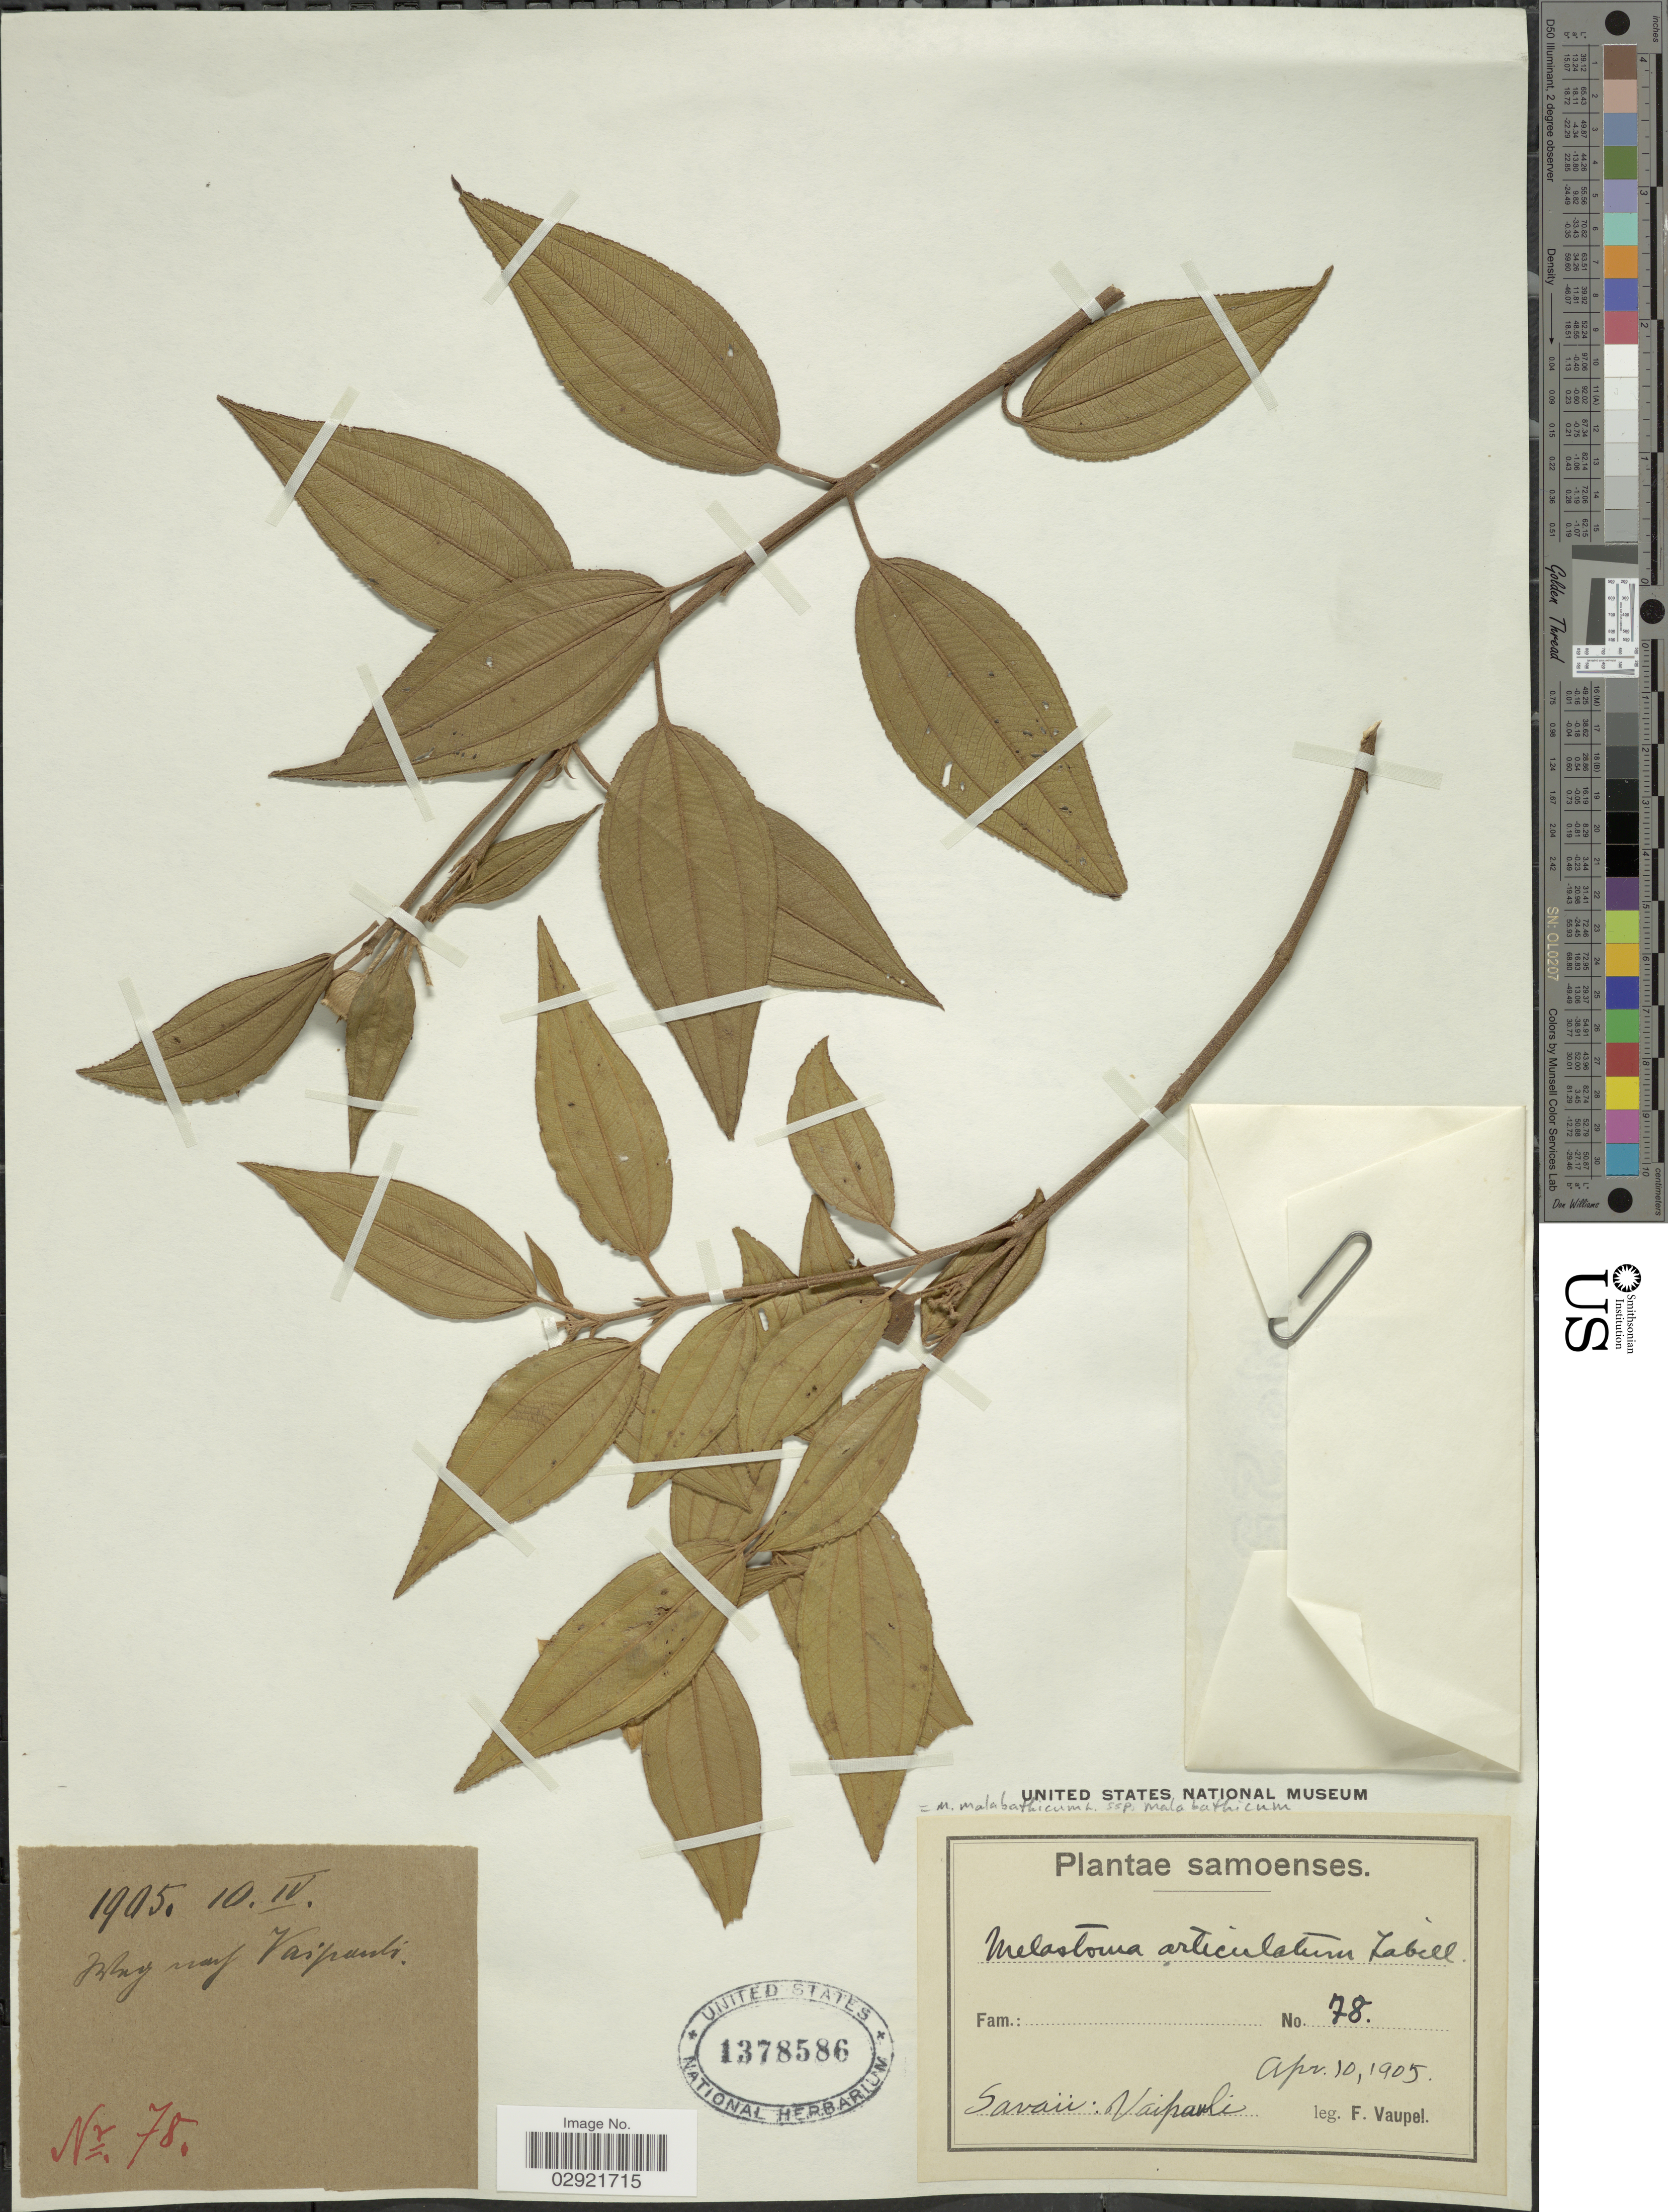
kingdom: Plantae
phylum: Tracheophyta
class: Magnoliopsida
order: Myrtales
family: Melastomataceae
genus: Melastoma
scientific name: Melastoma malabathricum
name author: L.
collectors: F. Vaupel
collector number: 78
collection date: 1905-04-10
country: Samoa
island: Savai'i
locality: Samoenses. Savaii: Vaipauli.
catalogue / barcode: US 1378586